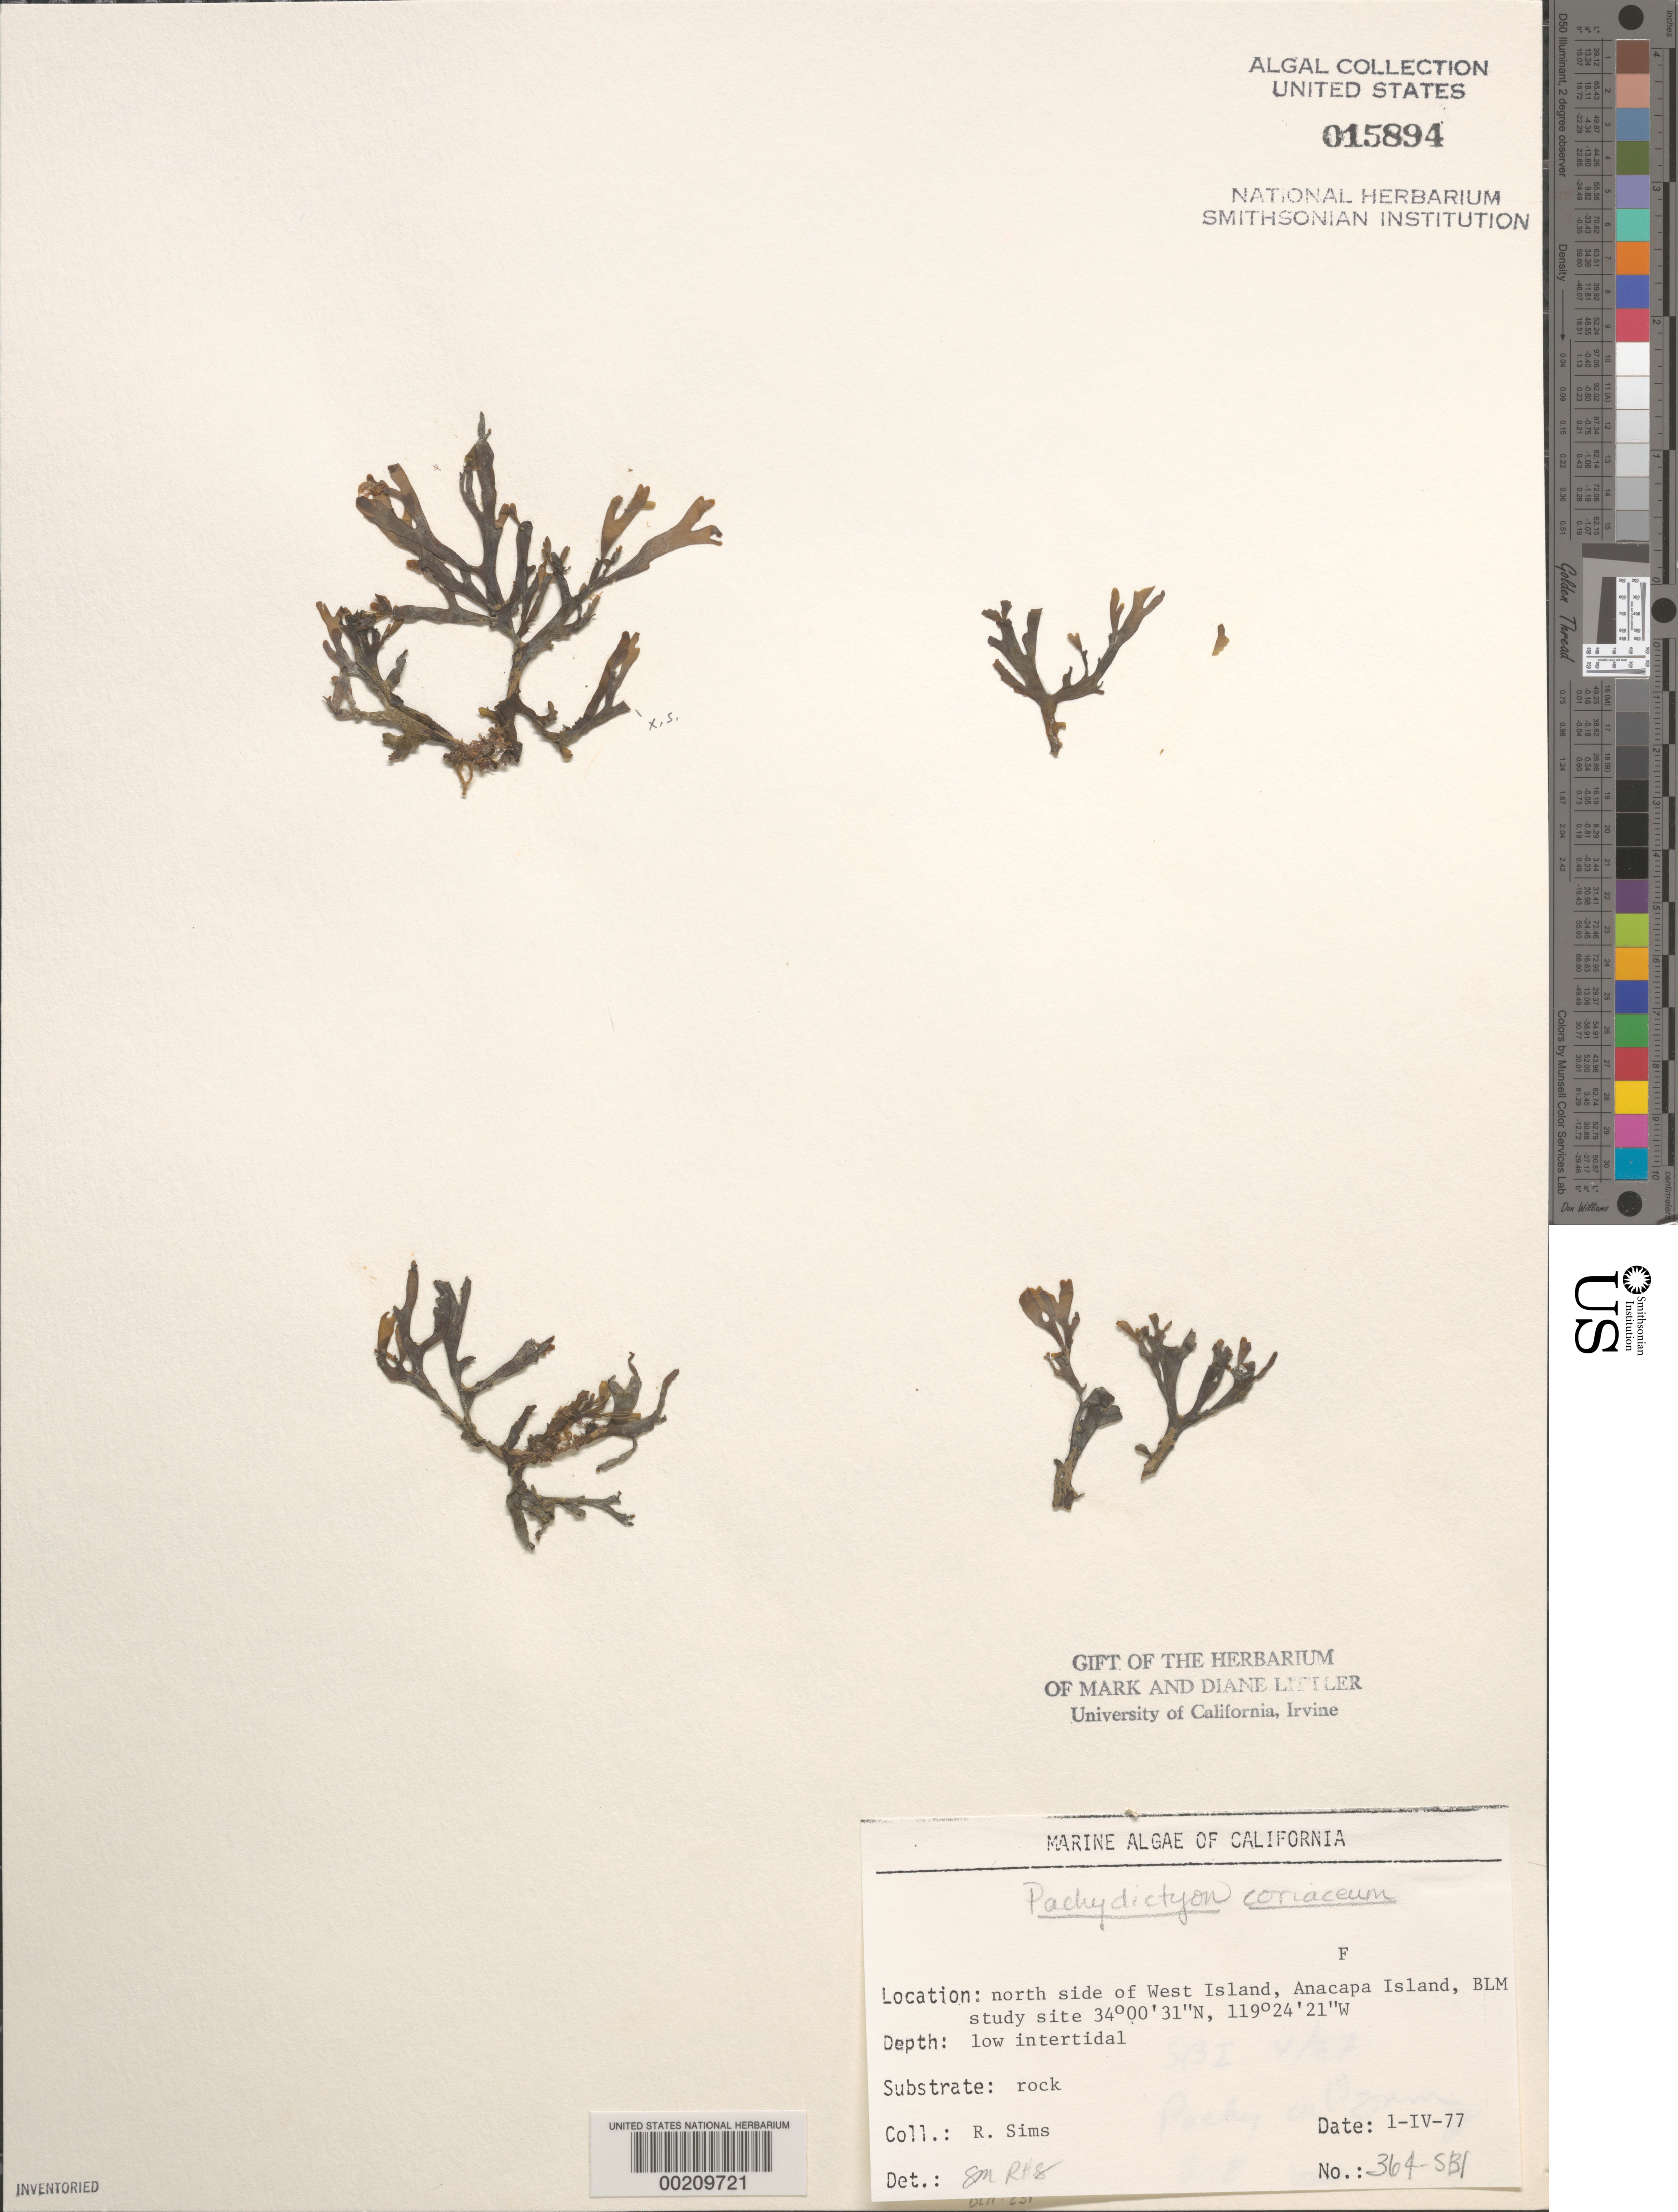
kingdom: Chromista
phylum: Ochrophyta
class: Phaeophyceae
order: Dictyotales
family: Dictyotaceae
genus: Pachydictyon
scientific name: Pachydictyon coriaceum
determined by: Murray, S. N.; Sims, Robert H.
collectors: R. H. Sims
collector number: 364-sbi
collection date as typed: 01 Apr 1977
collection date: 1977-04-01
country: United States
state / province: California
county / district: Santa Barbara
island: Santa Barbara Island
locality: Cave Canyon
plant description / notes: BLM-SOCALBIGHT Rocky Intertidal Survey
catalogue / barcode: US 15894